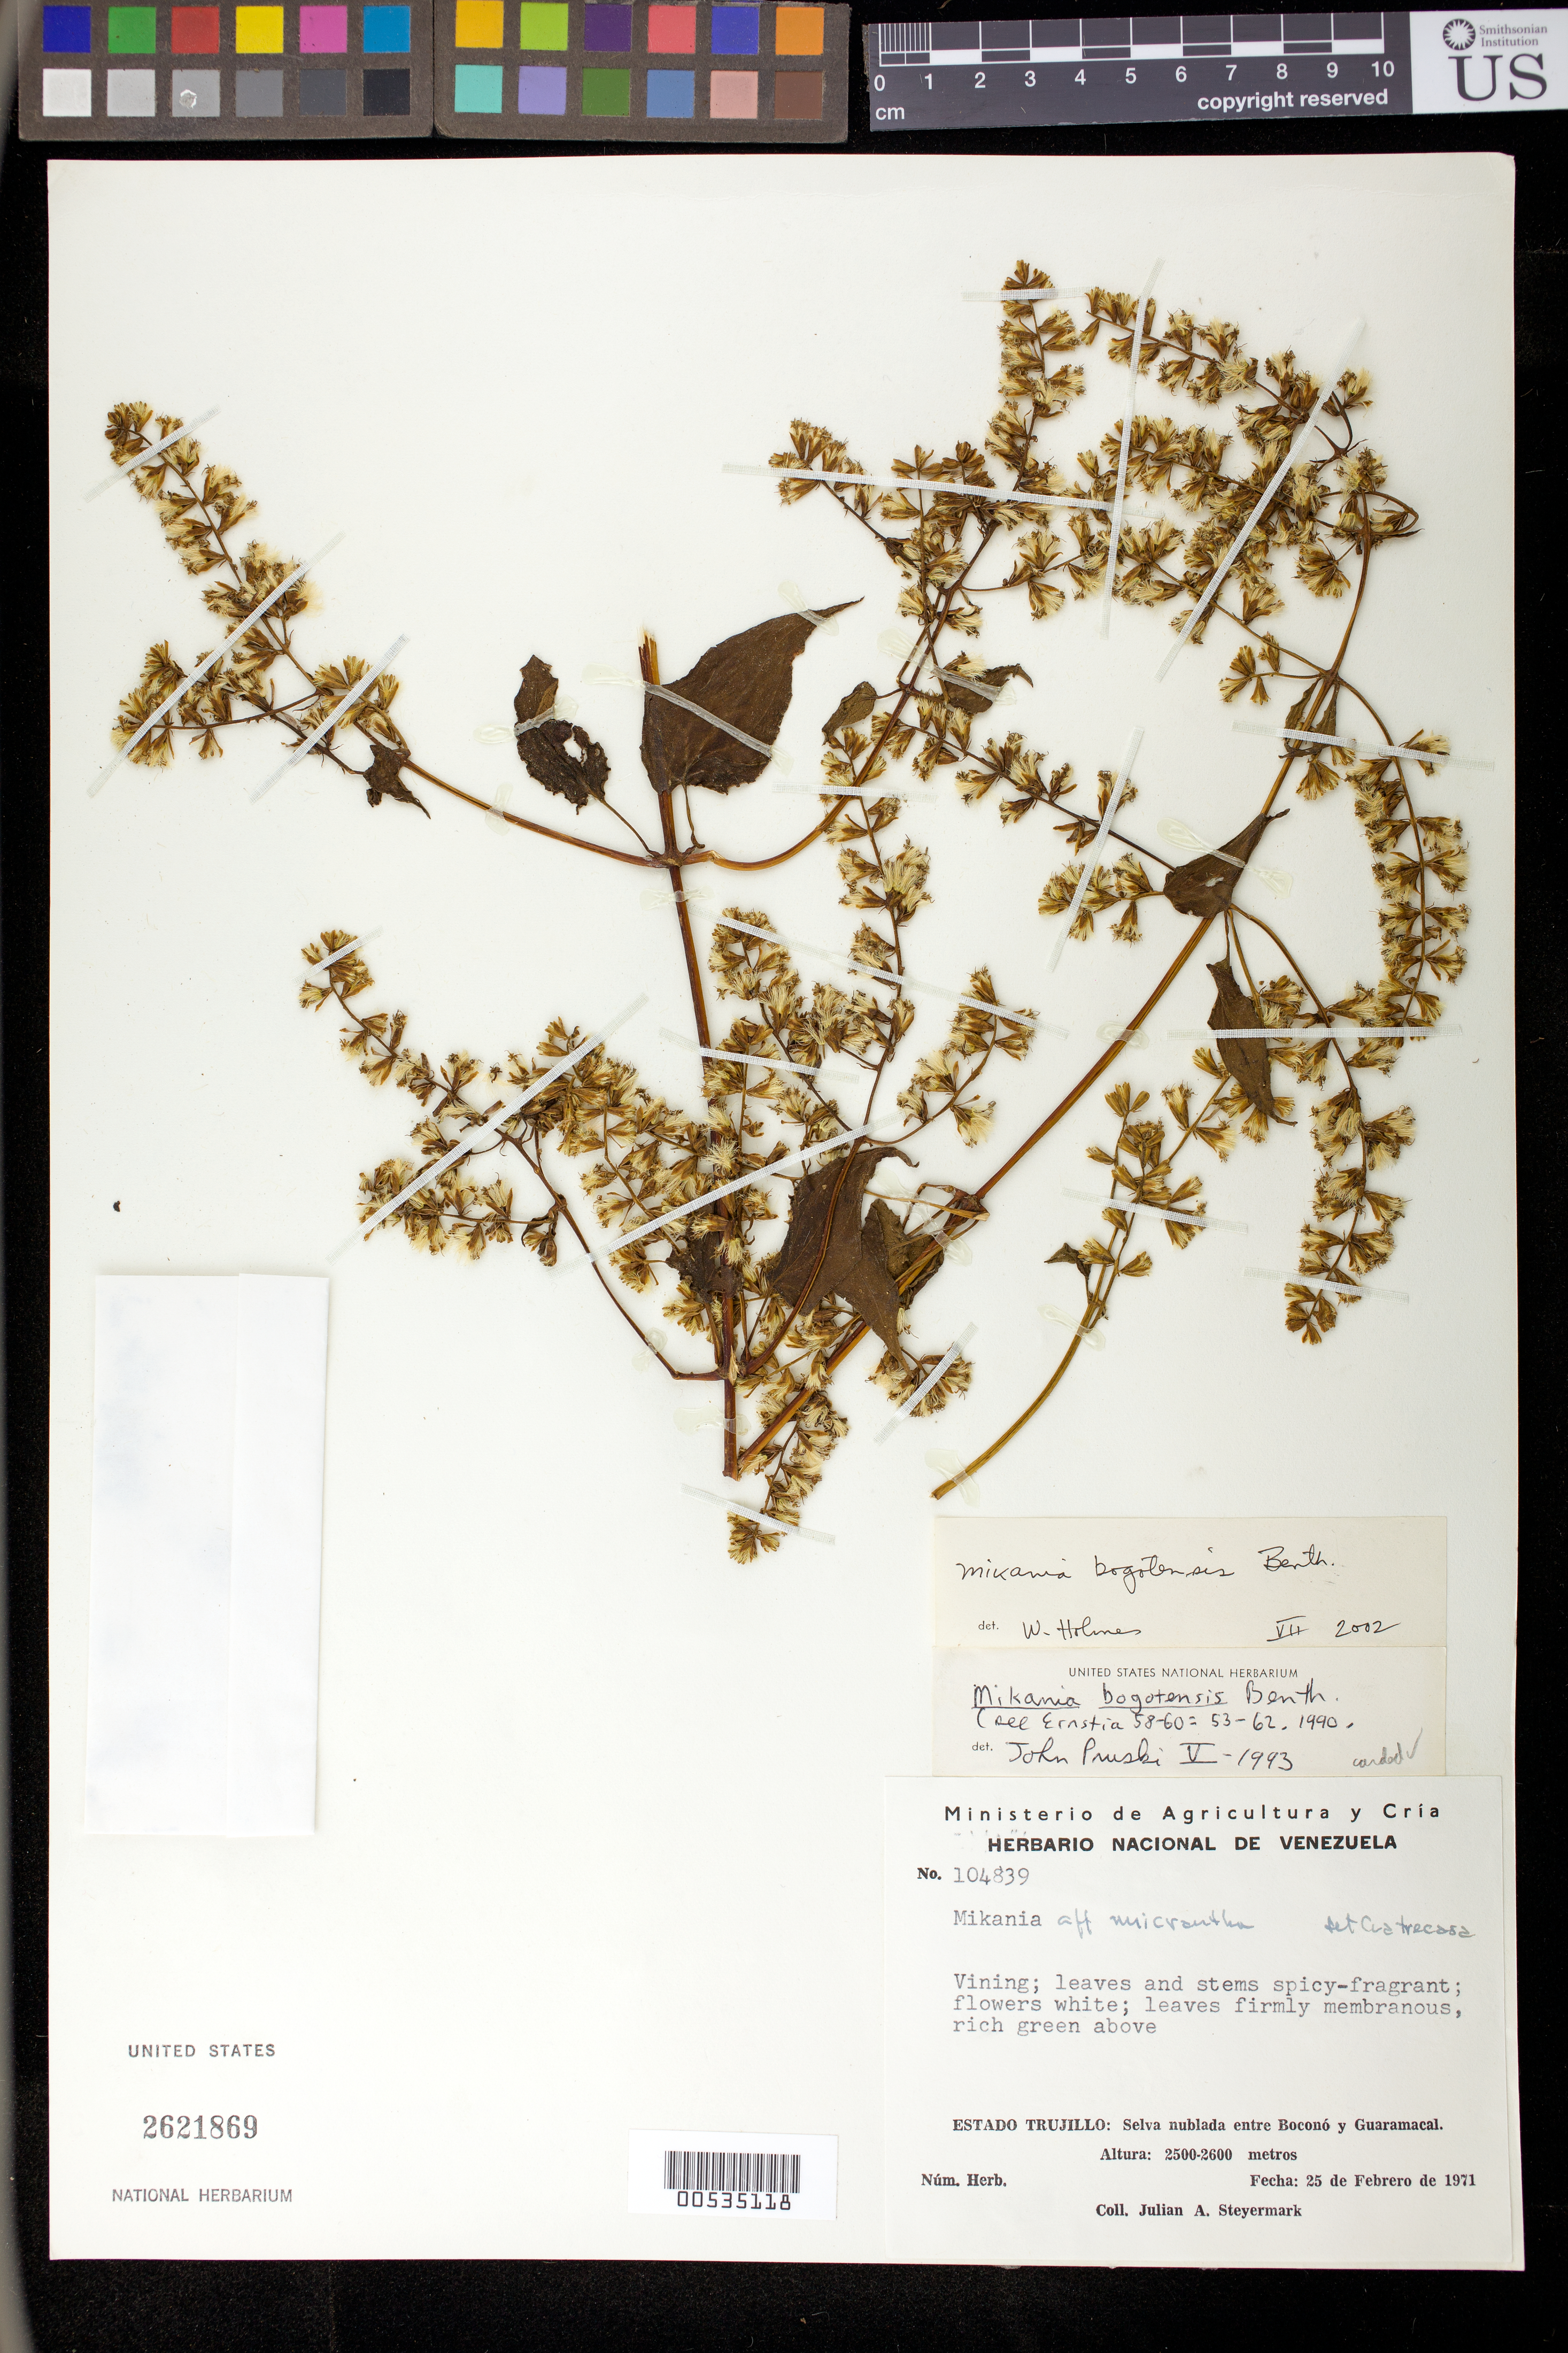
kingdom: Plantae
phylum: Tracheophyta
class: Magnoliopsida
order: Asterales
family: Asteraceae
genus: Mikania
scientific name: Mikania bogotensis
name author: Benth.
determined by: Pruski, J. F.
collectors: J. Steyermark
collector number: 104839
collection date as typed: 25 Feb 1971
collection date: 1971-02-25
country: Venezuela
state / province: Trujillo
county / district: Boconó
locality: Entre Boconó y Guaramacal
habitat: Selva nublada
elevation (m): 2500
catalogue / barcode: US 2621869